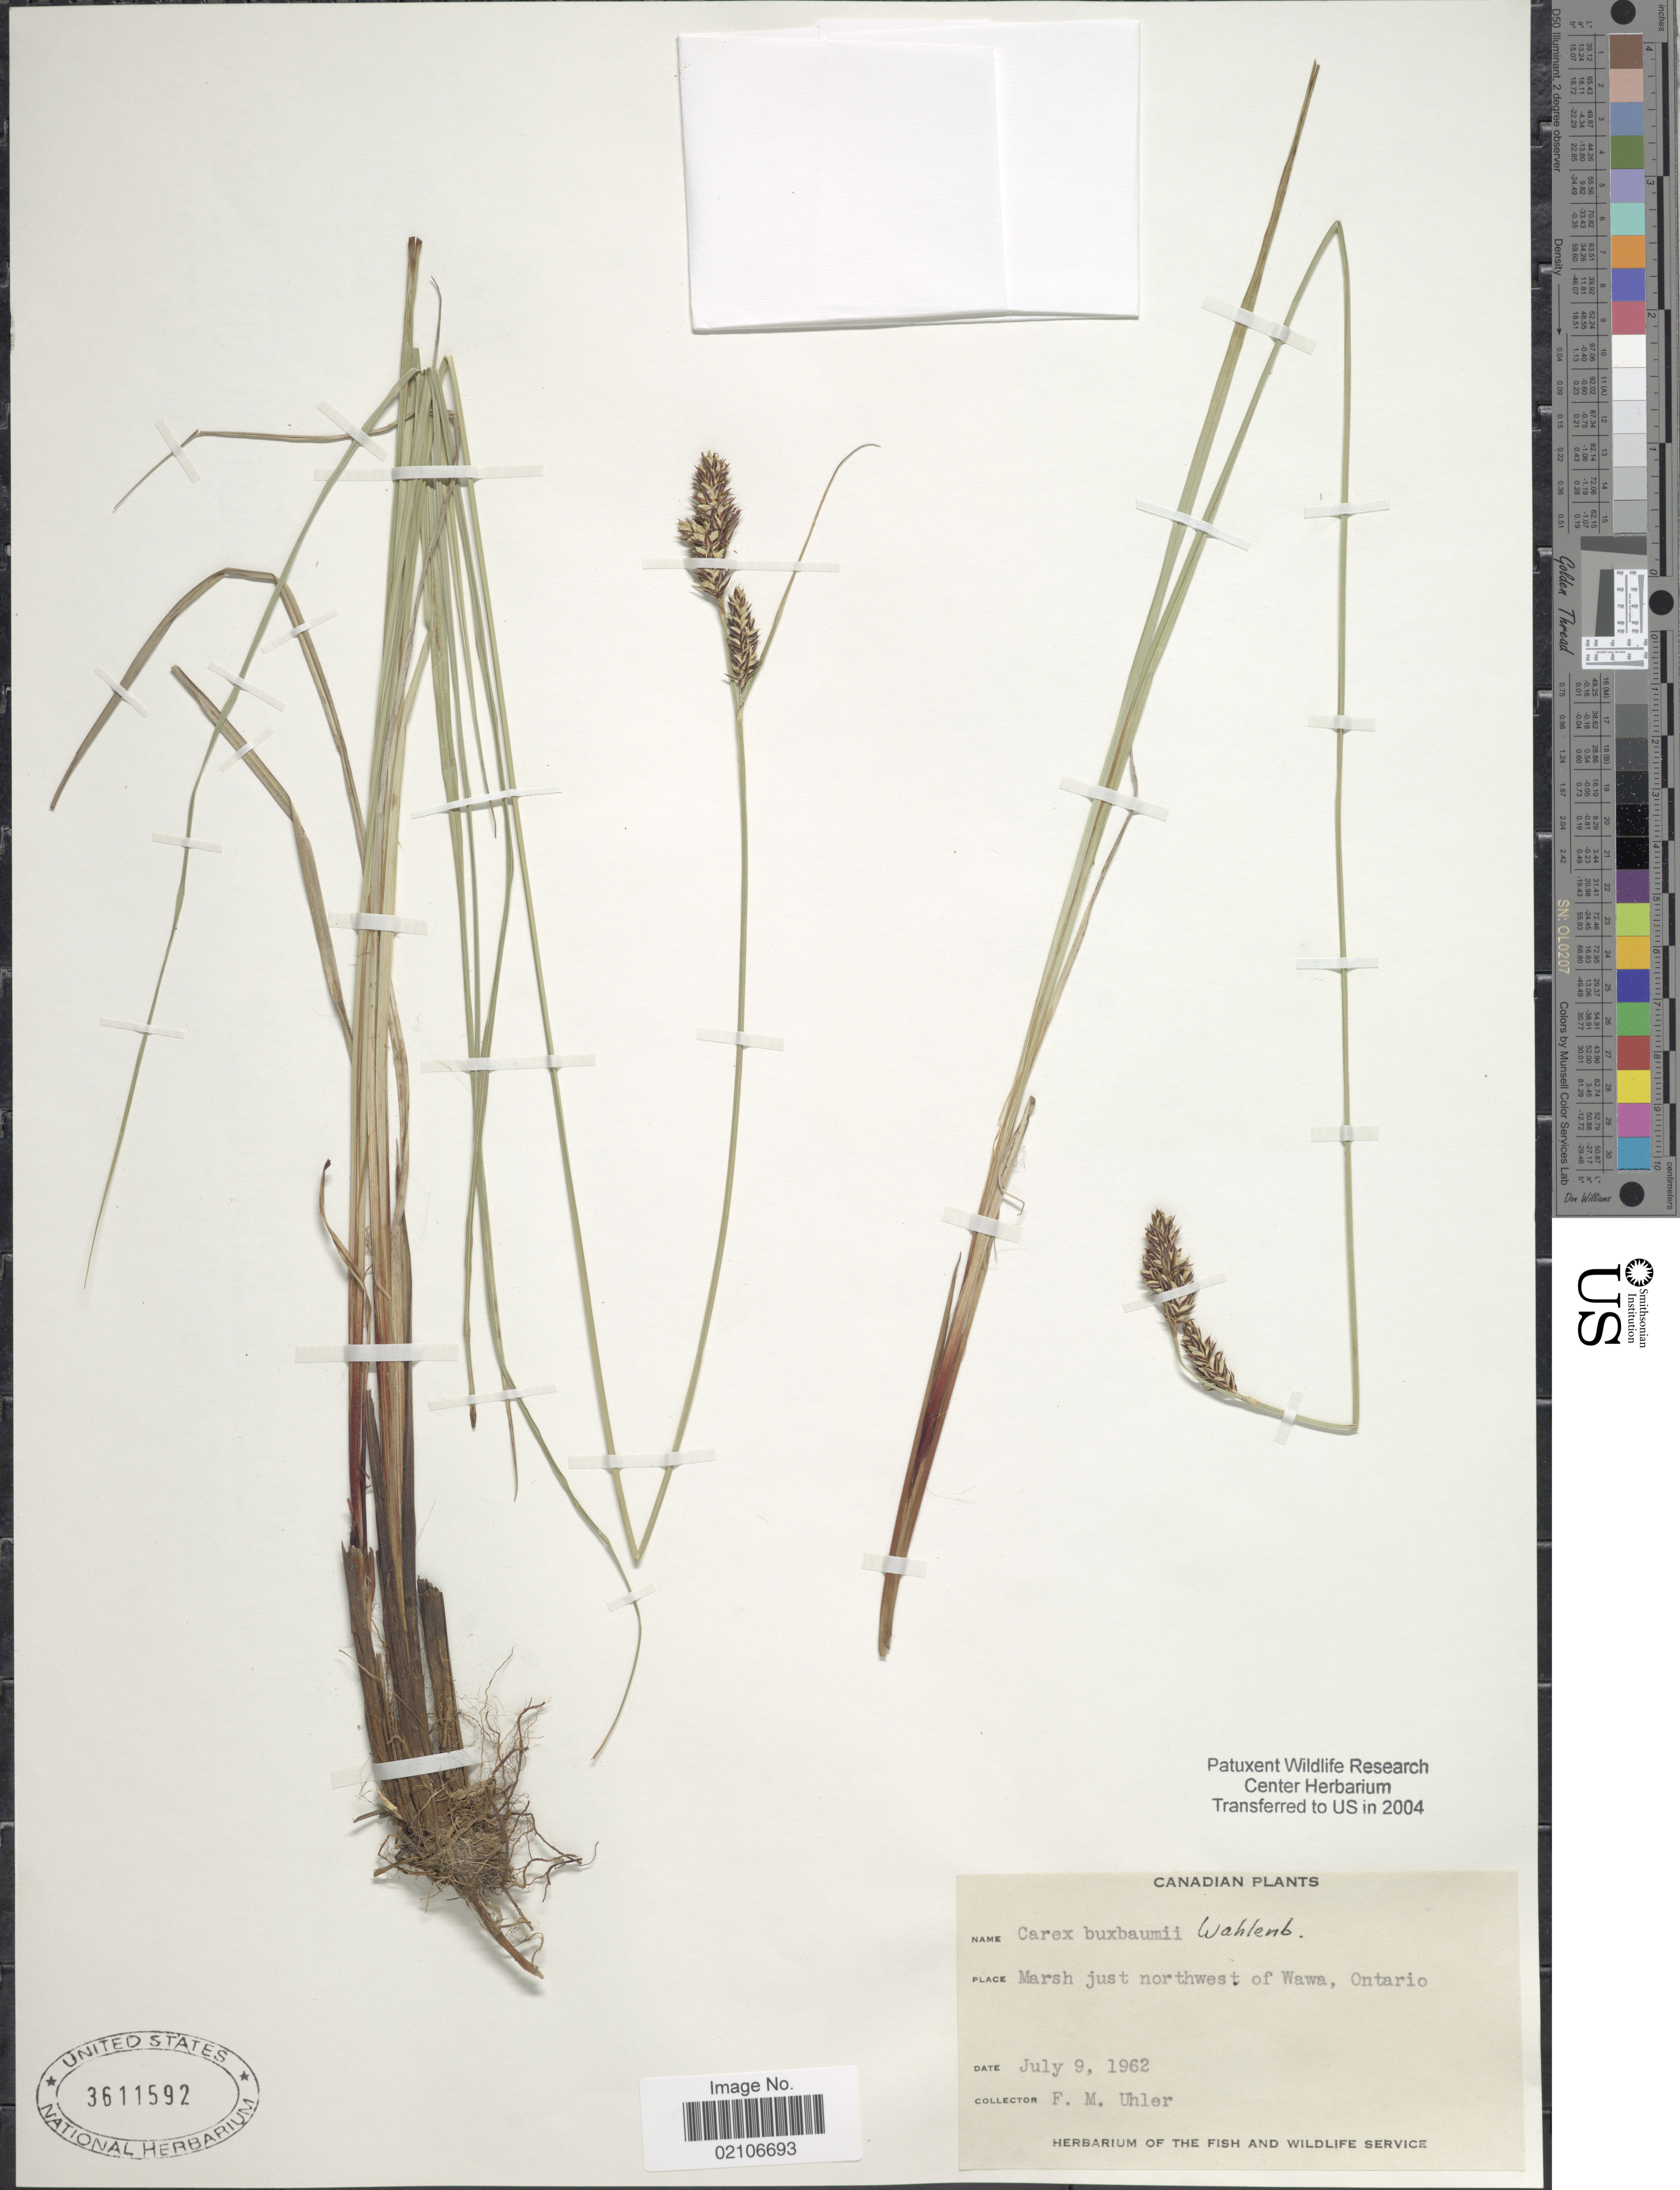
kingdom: Plantae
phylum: Tracheophyta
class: Liliopsida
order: Poales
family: Cyperaceae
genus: Carex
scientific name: Carex buxbaumii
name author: Wahlenb.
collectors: F. M. Uhler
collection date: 1962-07-09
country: Canada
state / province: Ontario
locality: Marsh just northwest of Wawa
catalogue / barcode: US 3611592